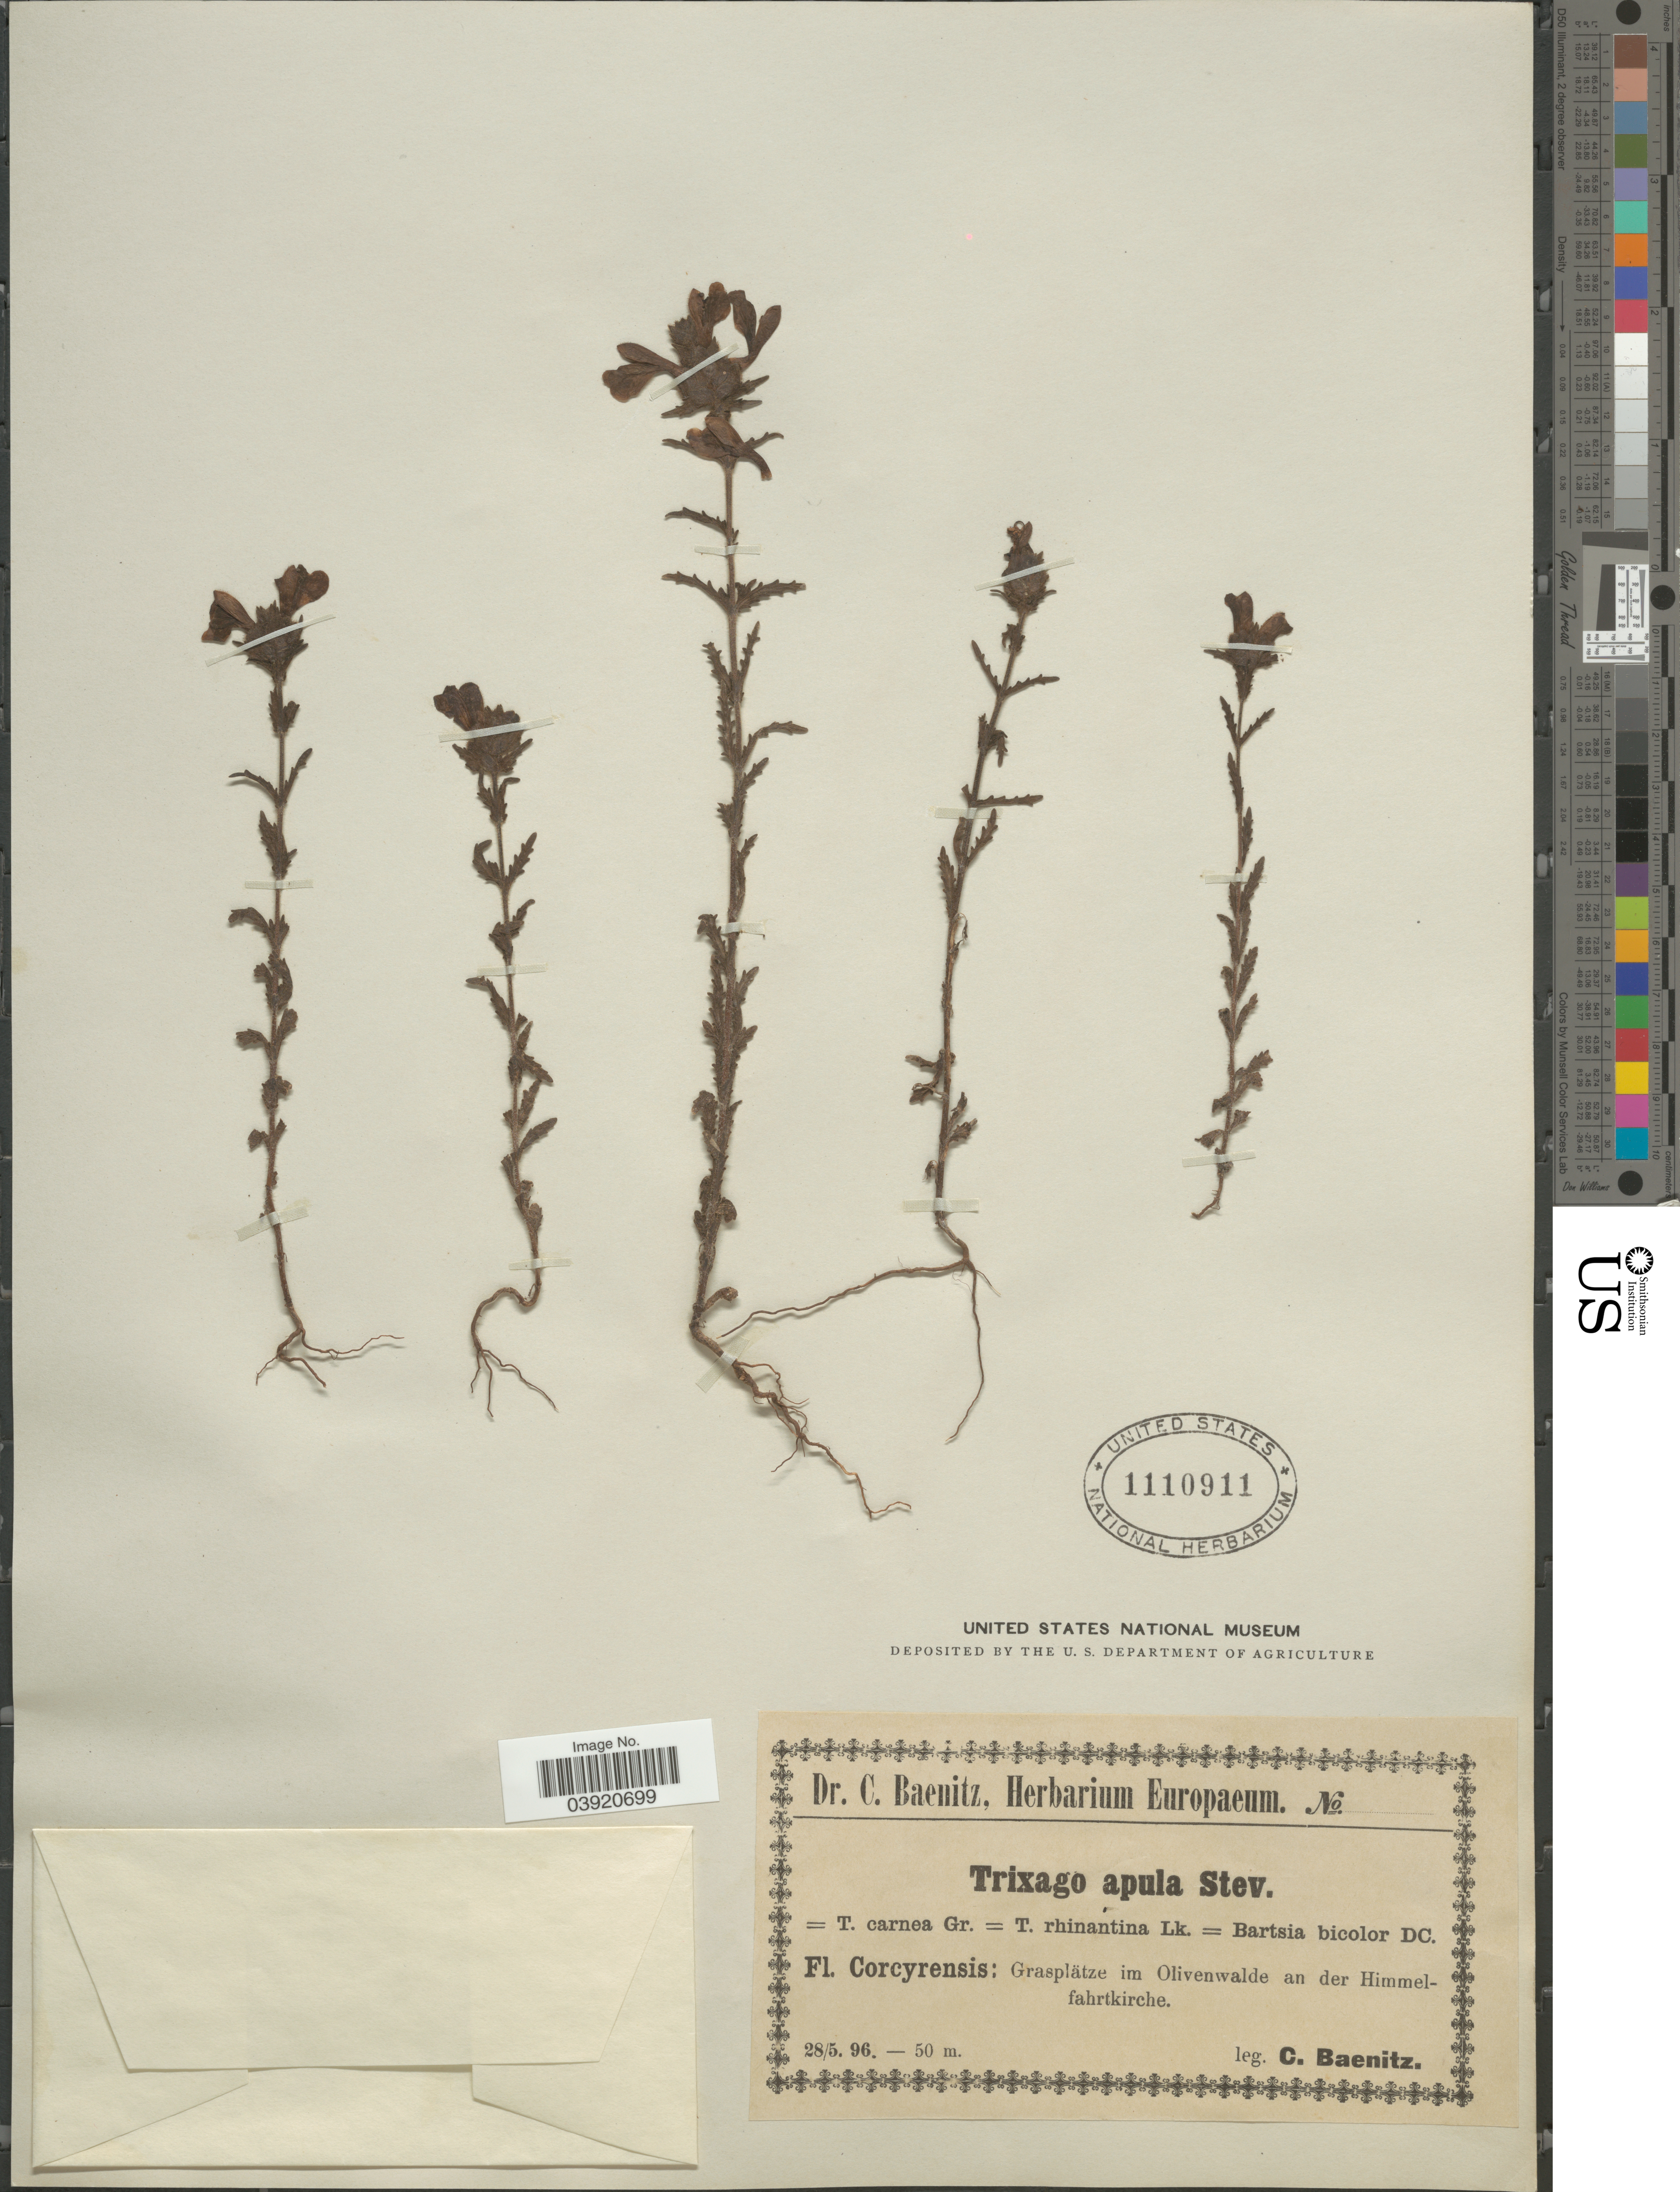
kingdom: Plantae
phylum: Tracheophyta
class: Magnoliopsida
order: Lamiales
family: Orobanchaceae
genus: Trixago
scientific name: Trixago apula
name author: Steven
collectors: C. G. Baenitz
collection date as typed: Transcribed d/m/y: 28/5/96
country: Greece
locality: Corcyrensis: Grasplätze im Olivenwalde an der Himmel-fahrtkirche.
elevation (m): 50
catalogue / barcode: US 1110911